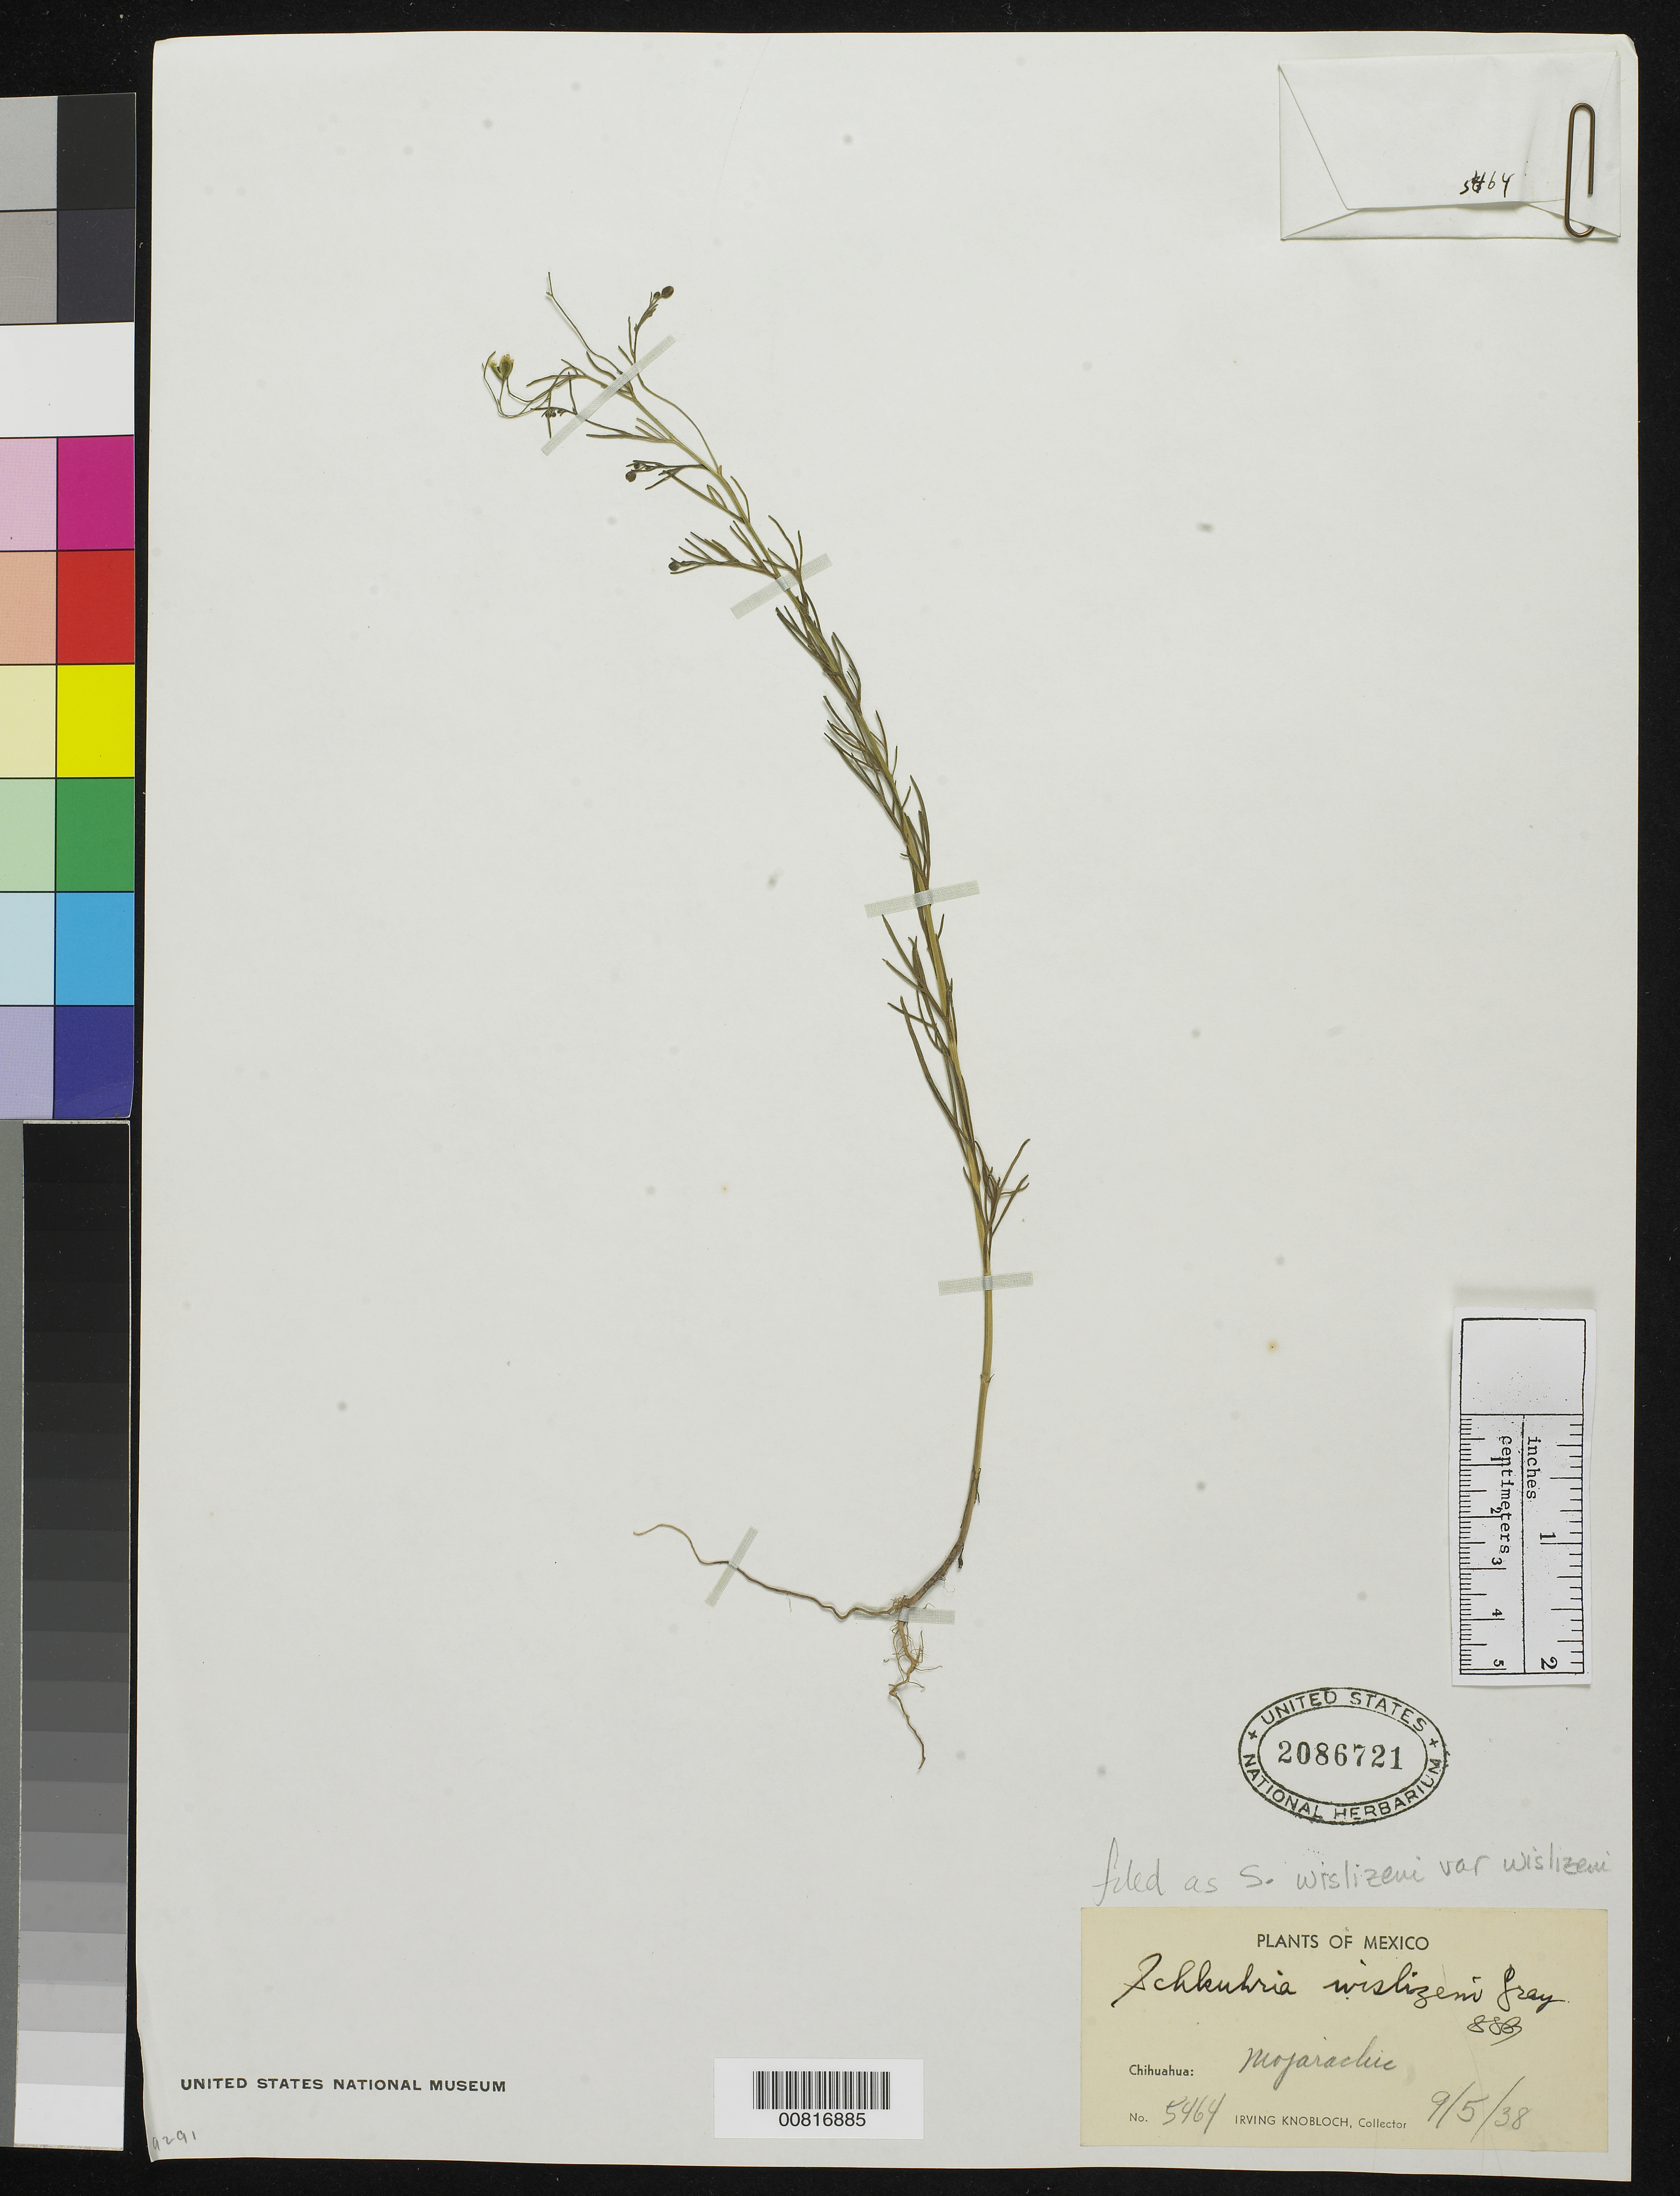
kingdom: Plantae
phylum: Tracheophyta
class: Magnoliopsida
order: Asterales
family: Asteraceae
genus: Schkuhria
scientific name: Schkuhria wislizeni var. wislizeni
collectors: I. W. Knobloch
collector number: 5464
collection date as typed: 05 Sep 1938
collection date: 1938-09-05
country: Mexico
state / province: Chihuahua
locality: Mojarachic, Chihuahua.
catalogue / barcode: US 2086721